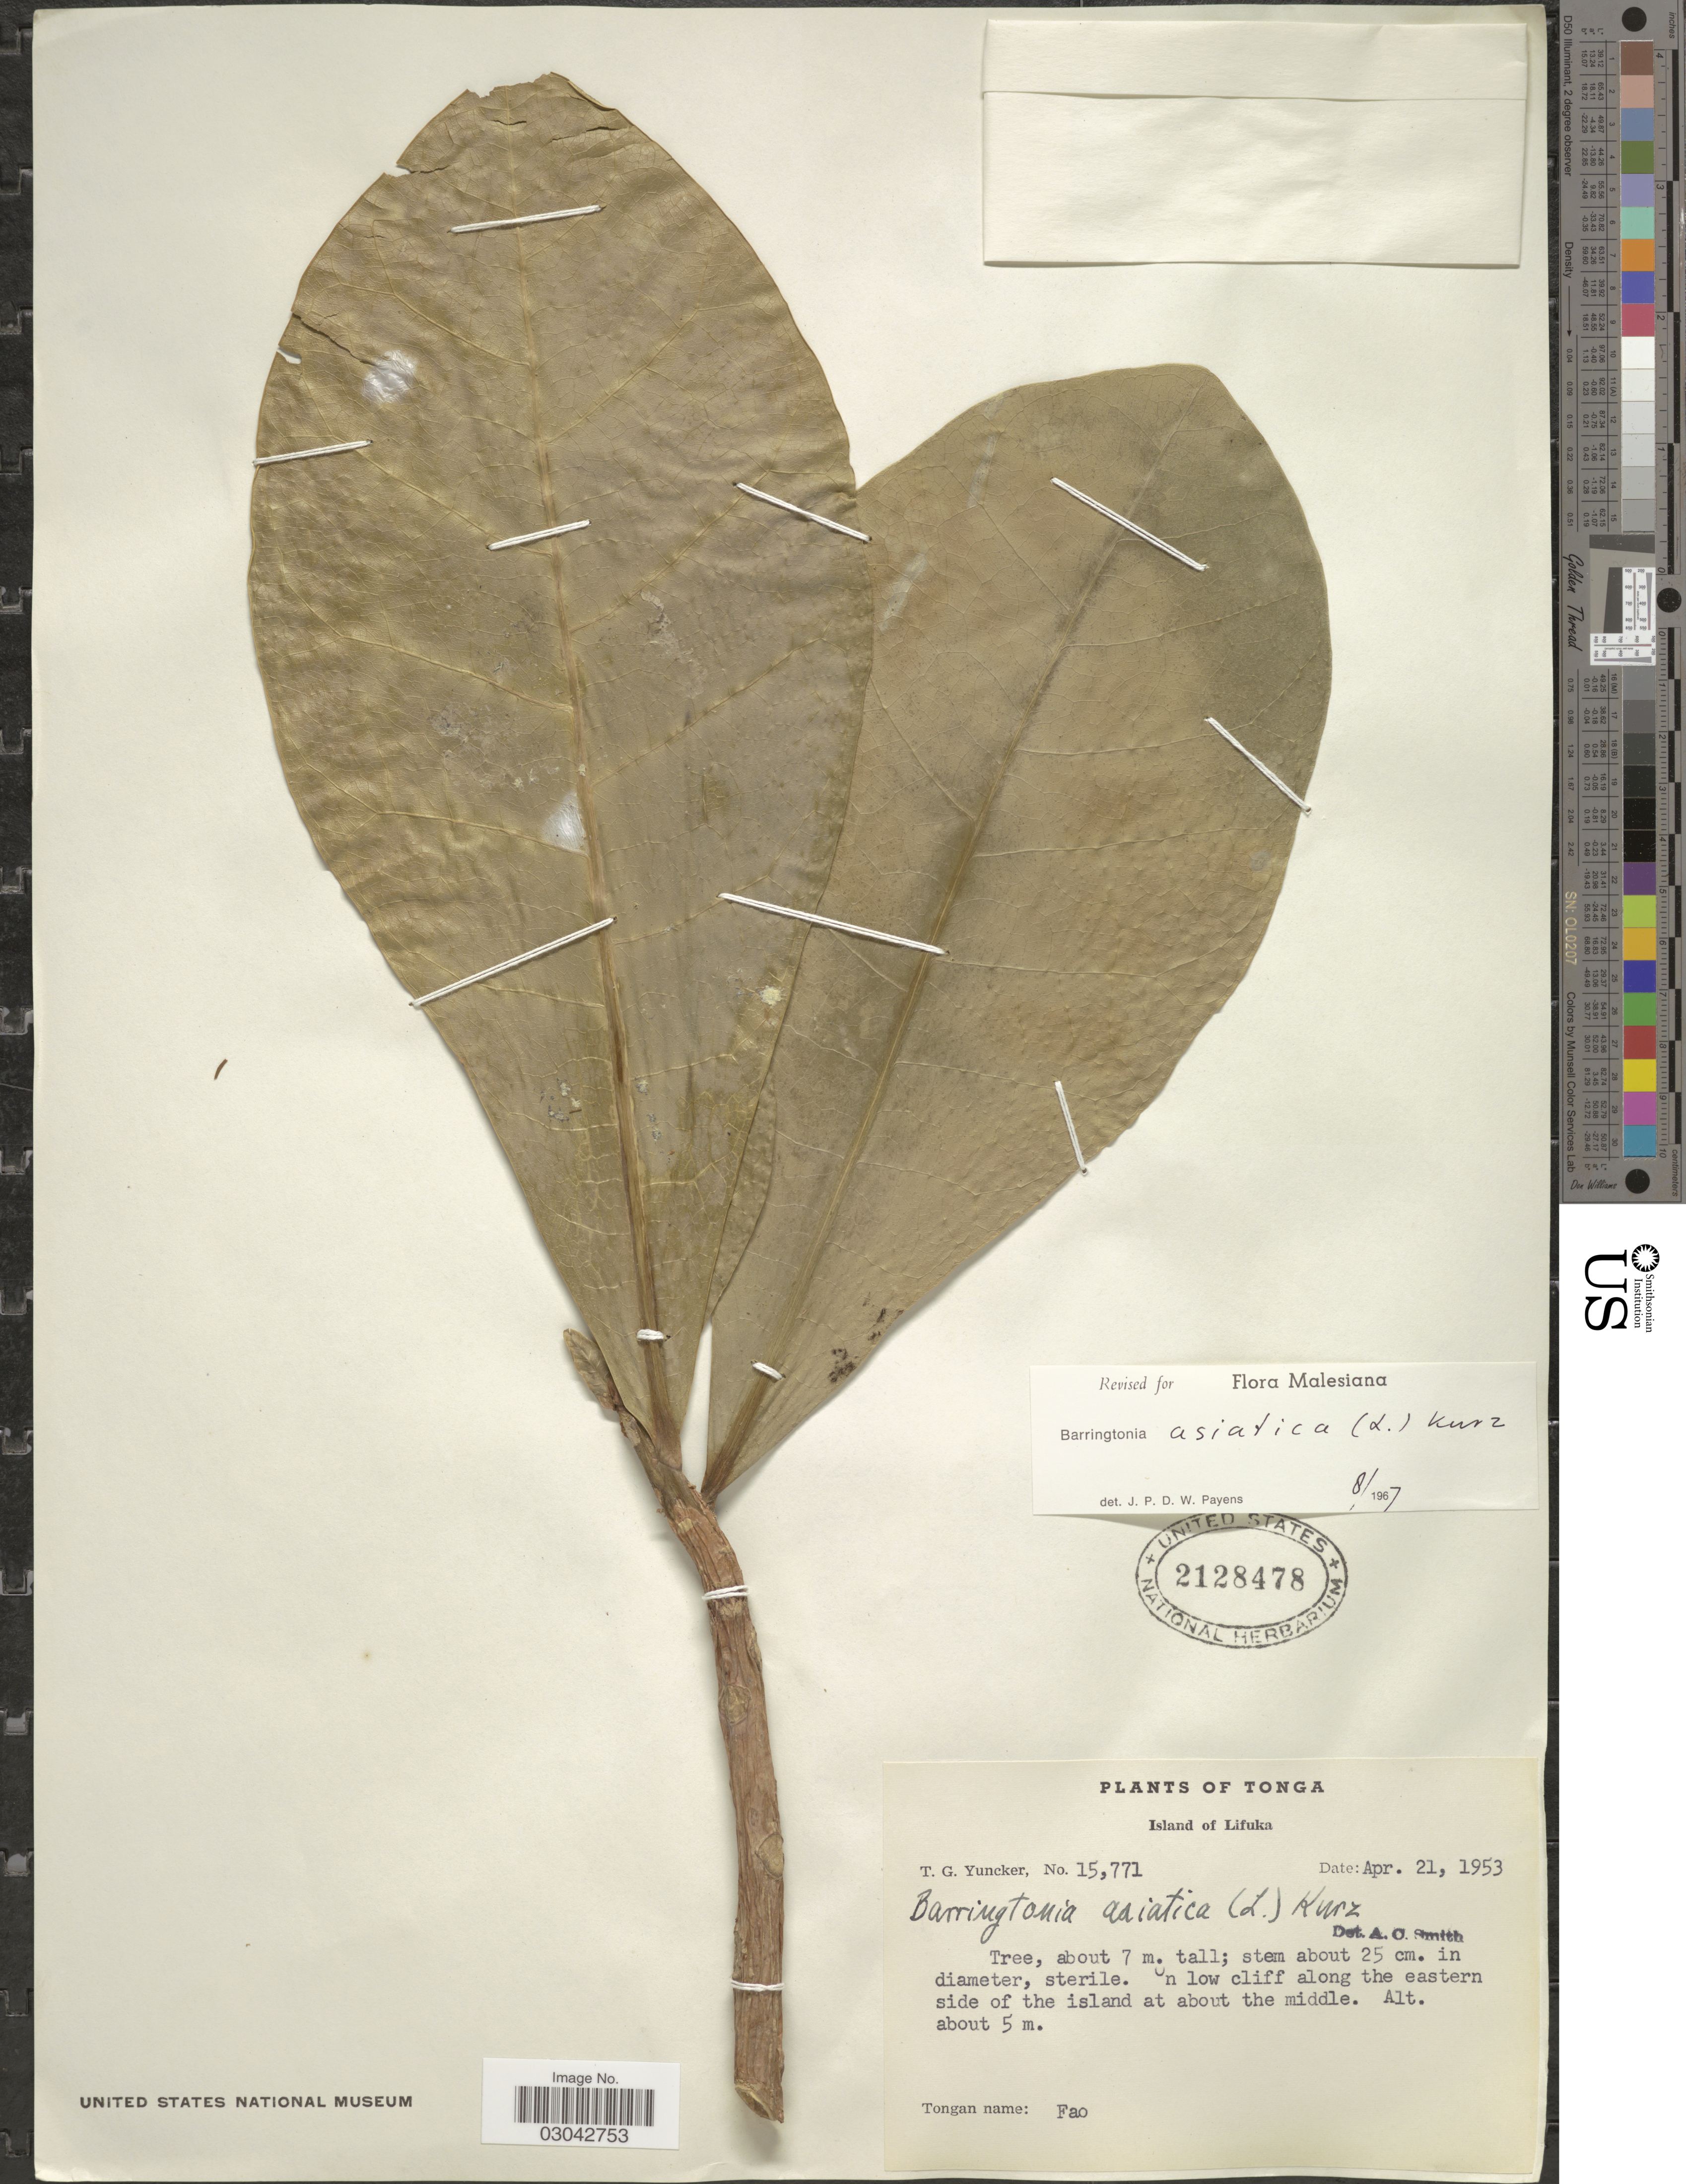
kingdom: Plantae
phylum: Tracheophyta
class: Magnoliopsida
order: Ericales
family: Lecythidaceae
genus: Barringtonia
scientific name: Barringtonia asiatica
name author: (L.) Kurz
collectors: T. G. Yuncker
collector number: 15771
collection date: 1953-04-21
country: Tonga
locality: Island of Lifuka. On low cliff along the eastern side of the island at about the middle.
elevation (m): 5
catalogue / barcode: US 2128478